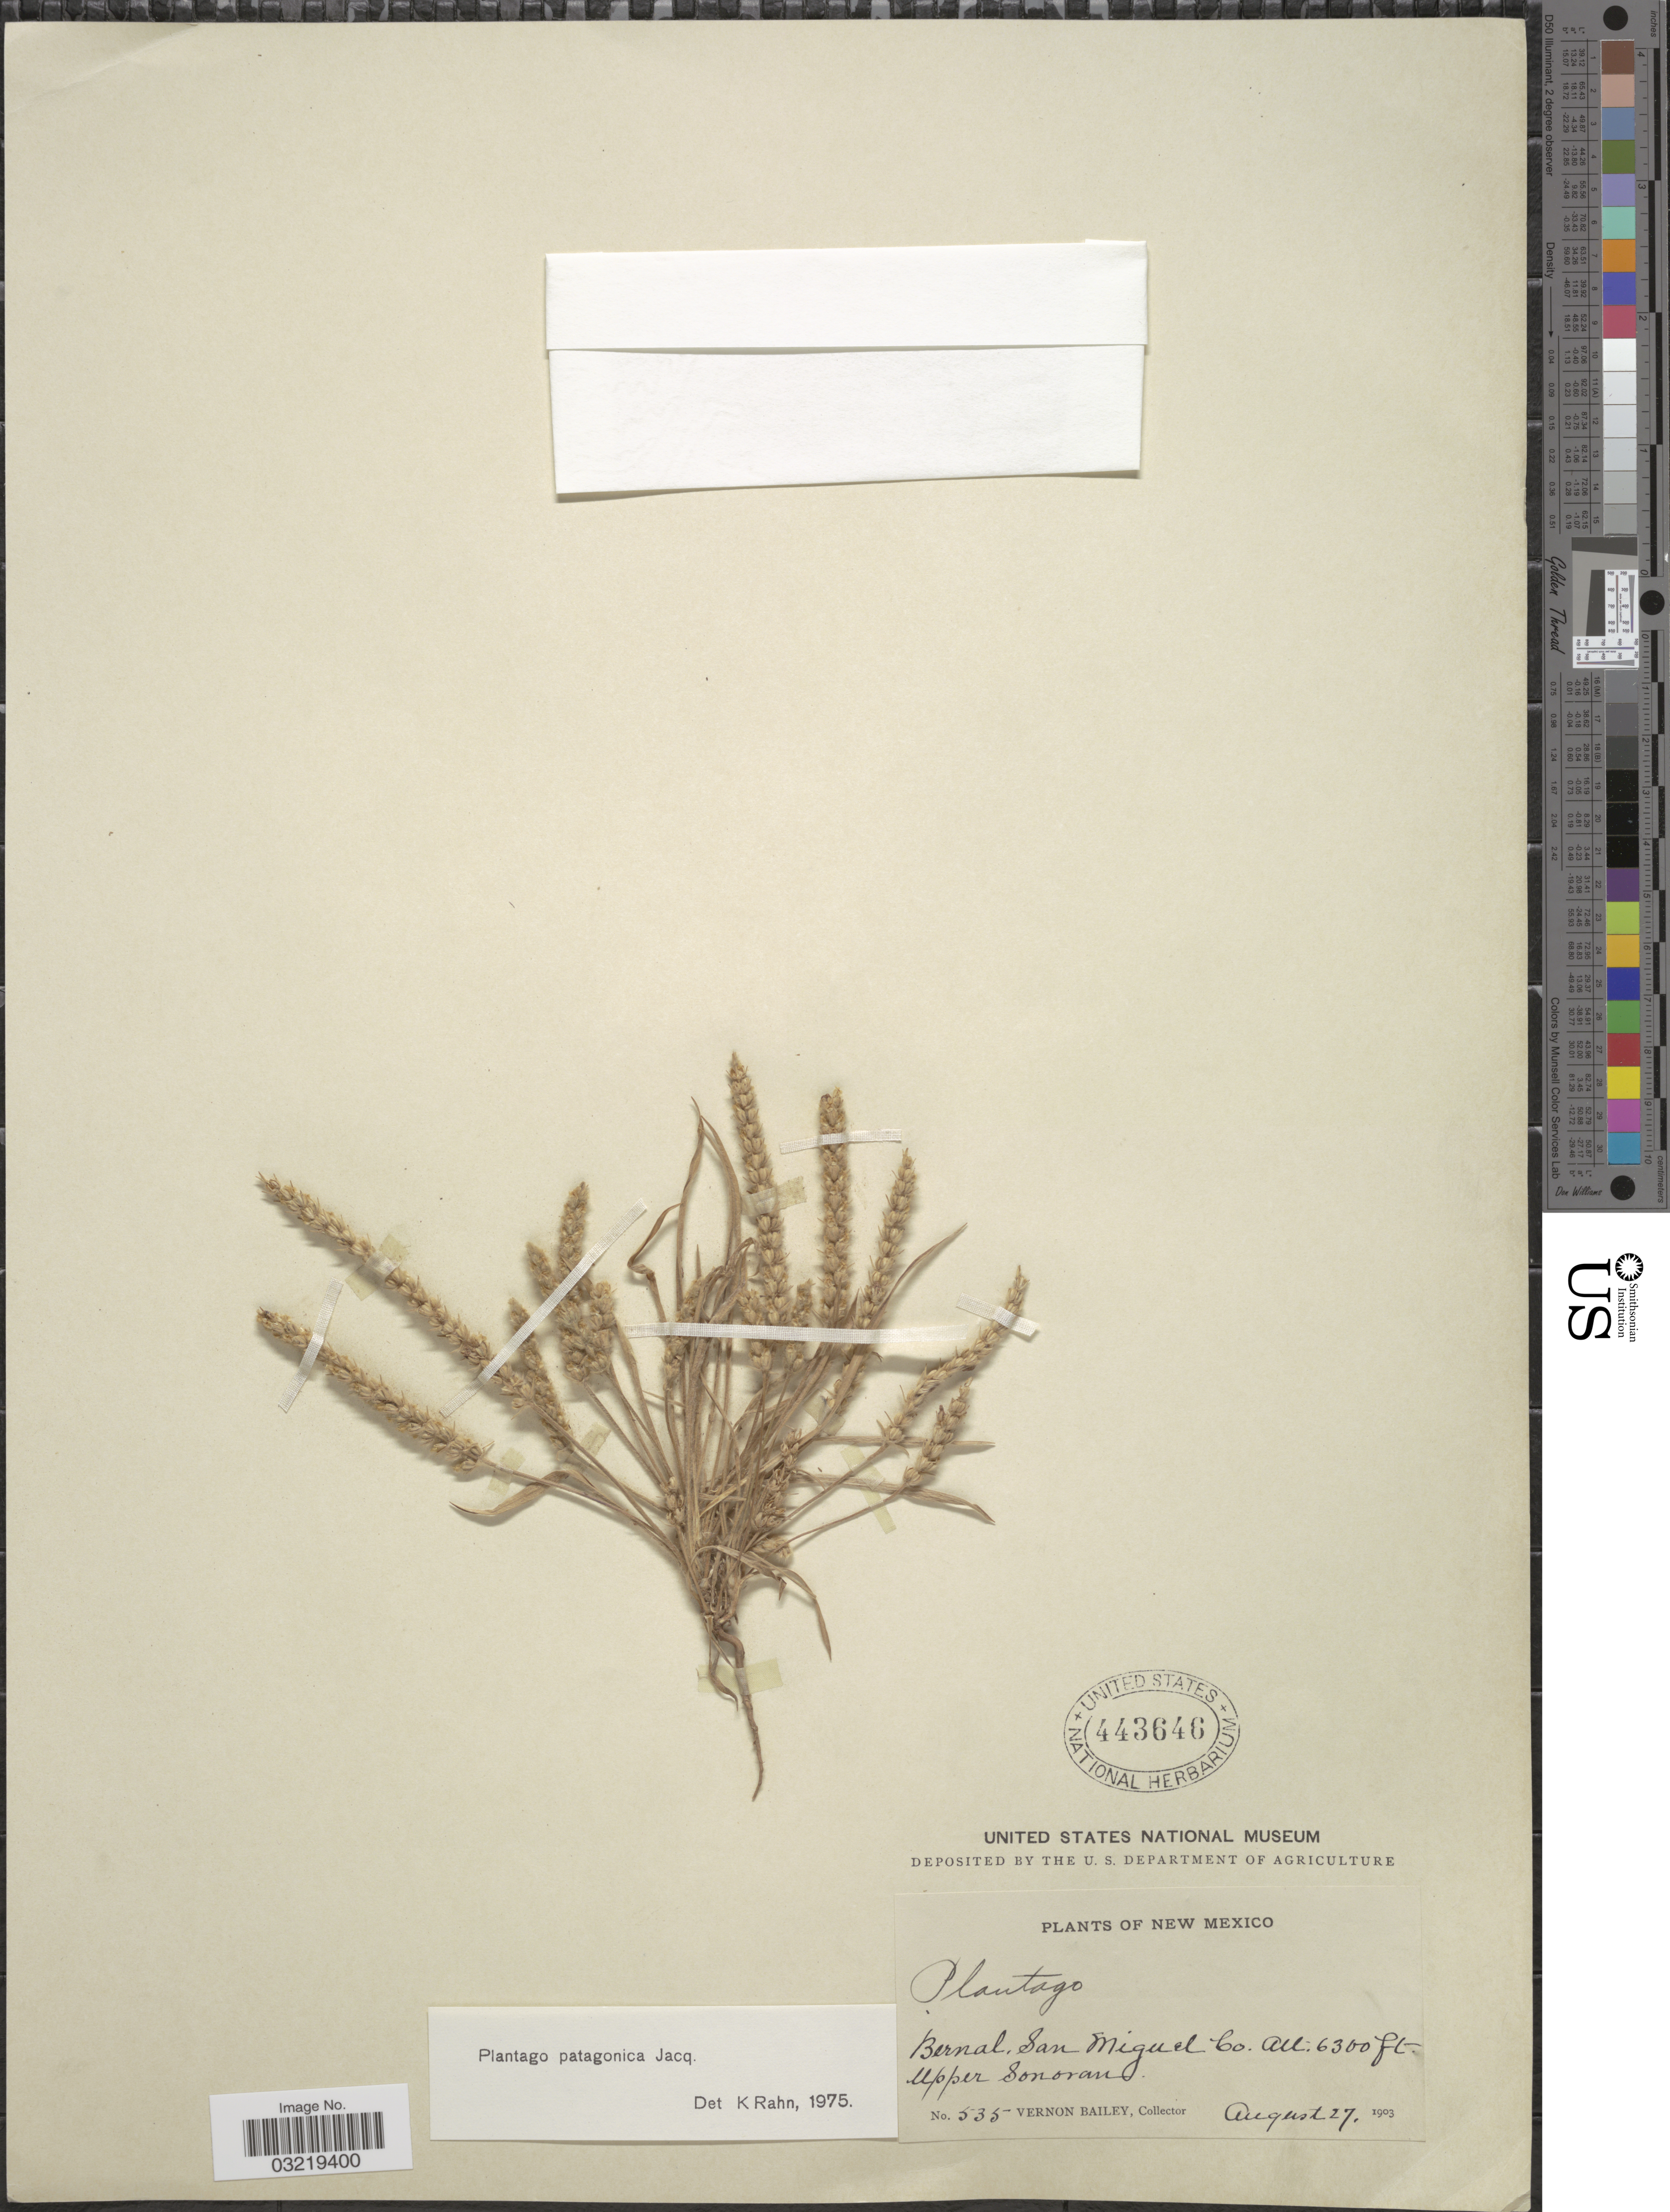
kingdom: Plantae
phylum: Tracheophyta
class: Magnoliopsida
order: Lamiales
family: Plantaginaceae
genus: Plantago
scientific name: Plantago patagonica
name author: Jacq.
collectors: V. O. Bailey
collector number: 535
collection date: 1903-08-27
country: United States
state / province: New Mexico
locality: Bernal, San Miguel Co. Upper Sonoran.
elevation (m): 1920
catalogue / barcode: US 443646